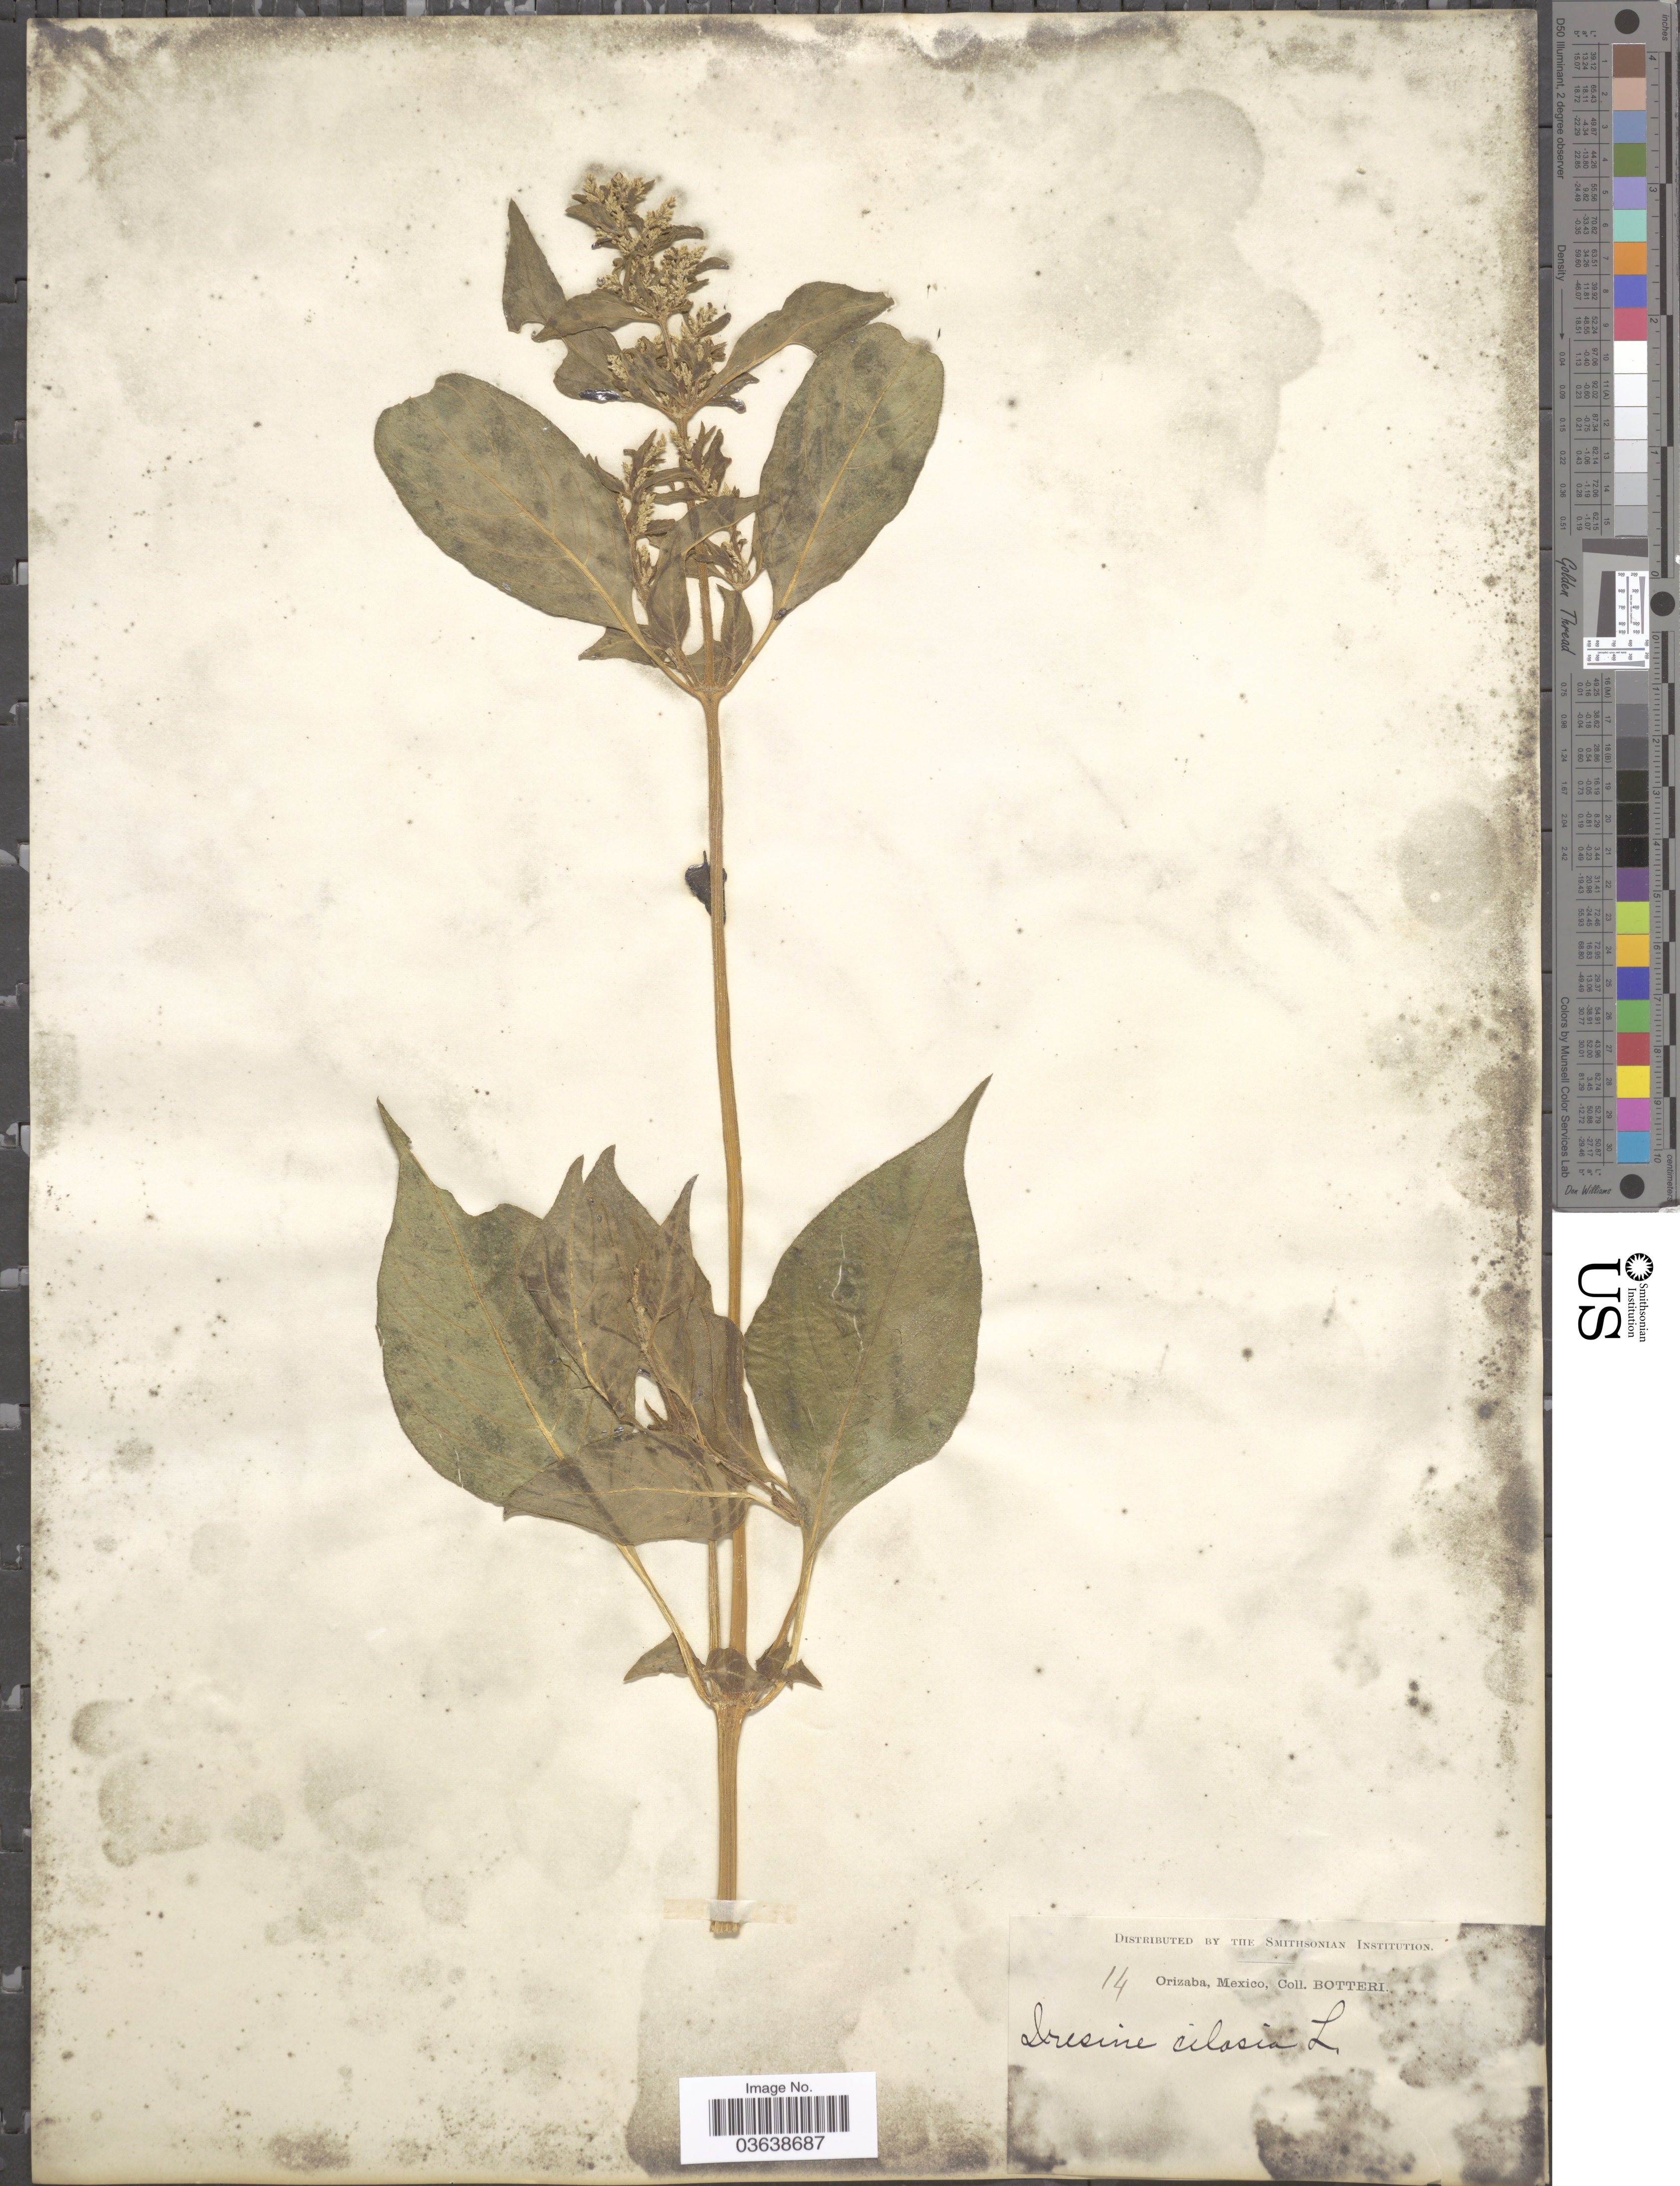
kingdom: Plantae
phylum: Tracheophyta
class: Magnoliopsida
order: Caryophyllales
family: Amaranthaceae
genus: Iresine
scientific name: Iresine celosia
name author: L.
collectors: -. Botteri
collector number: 14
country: Mexico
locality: Orizaba.